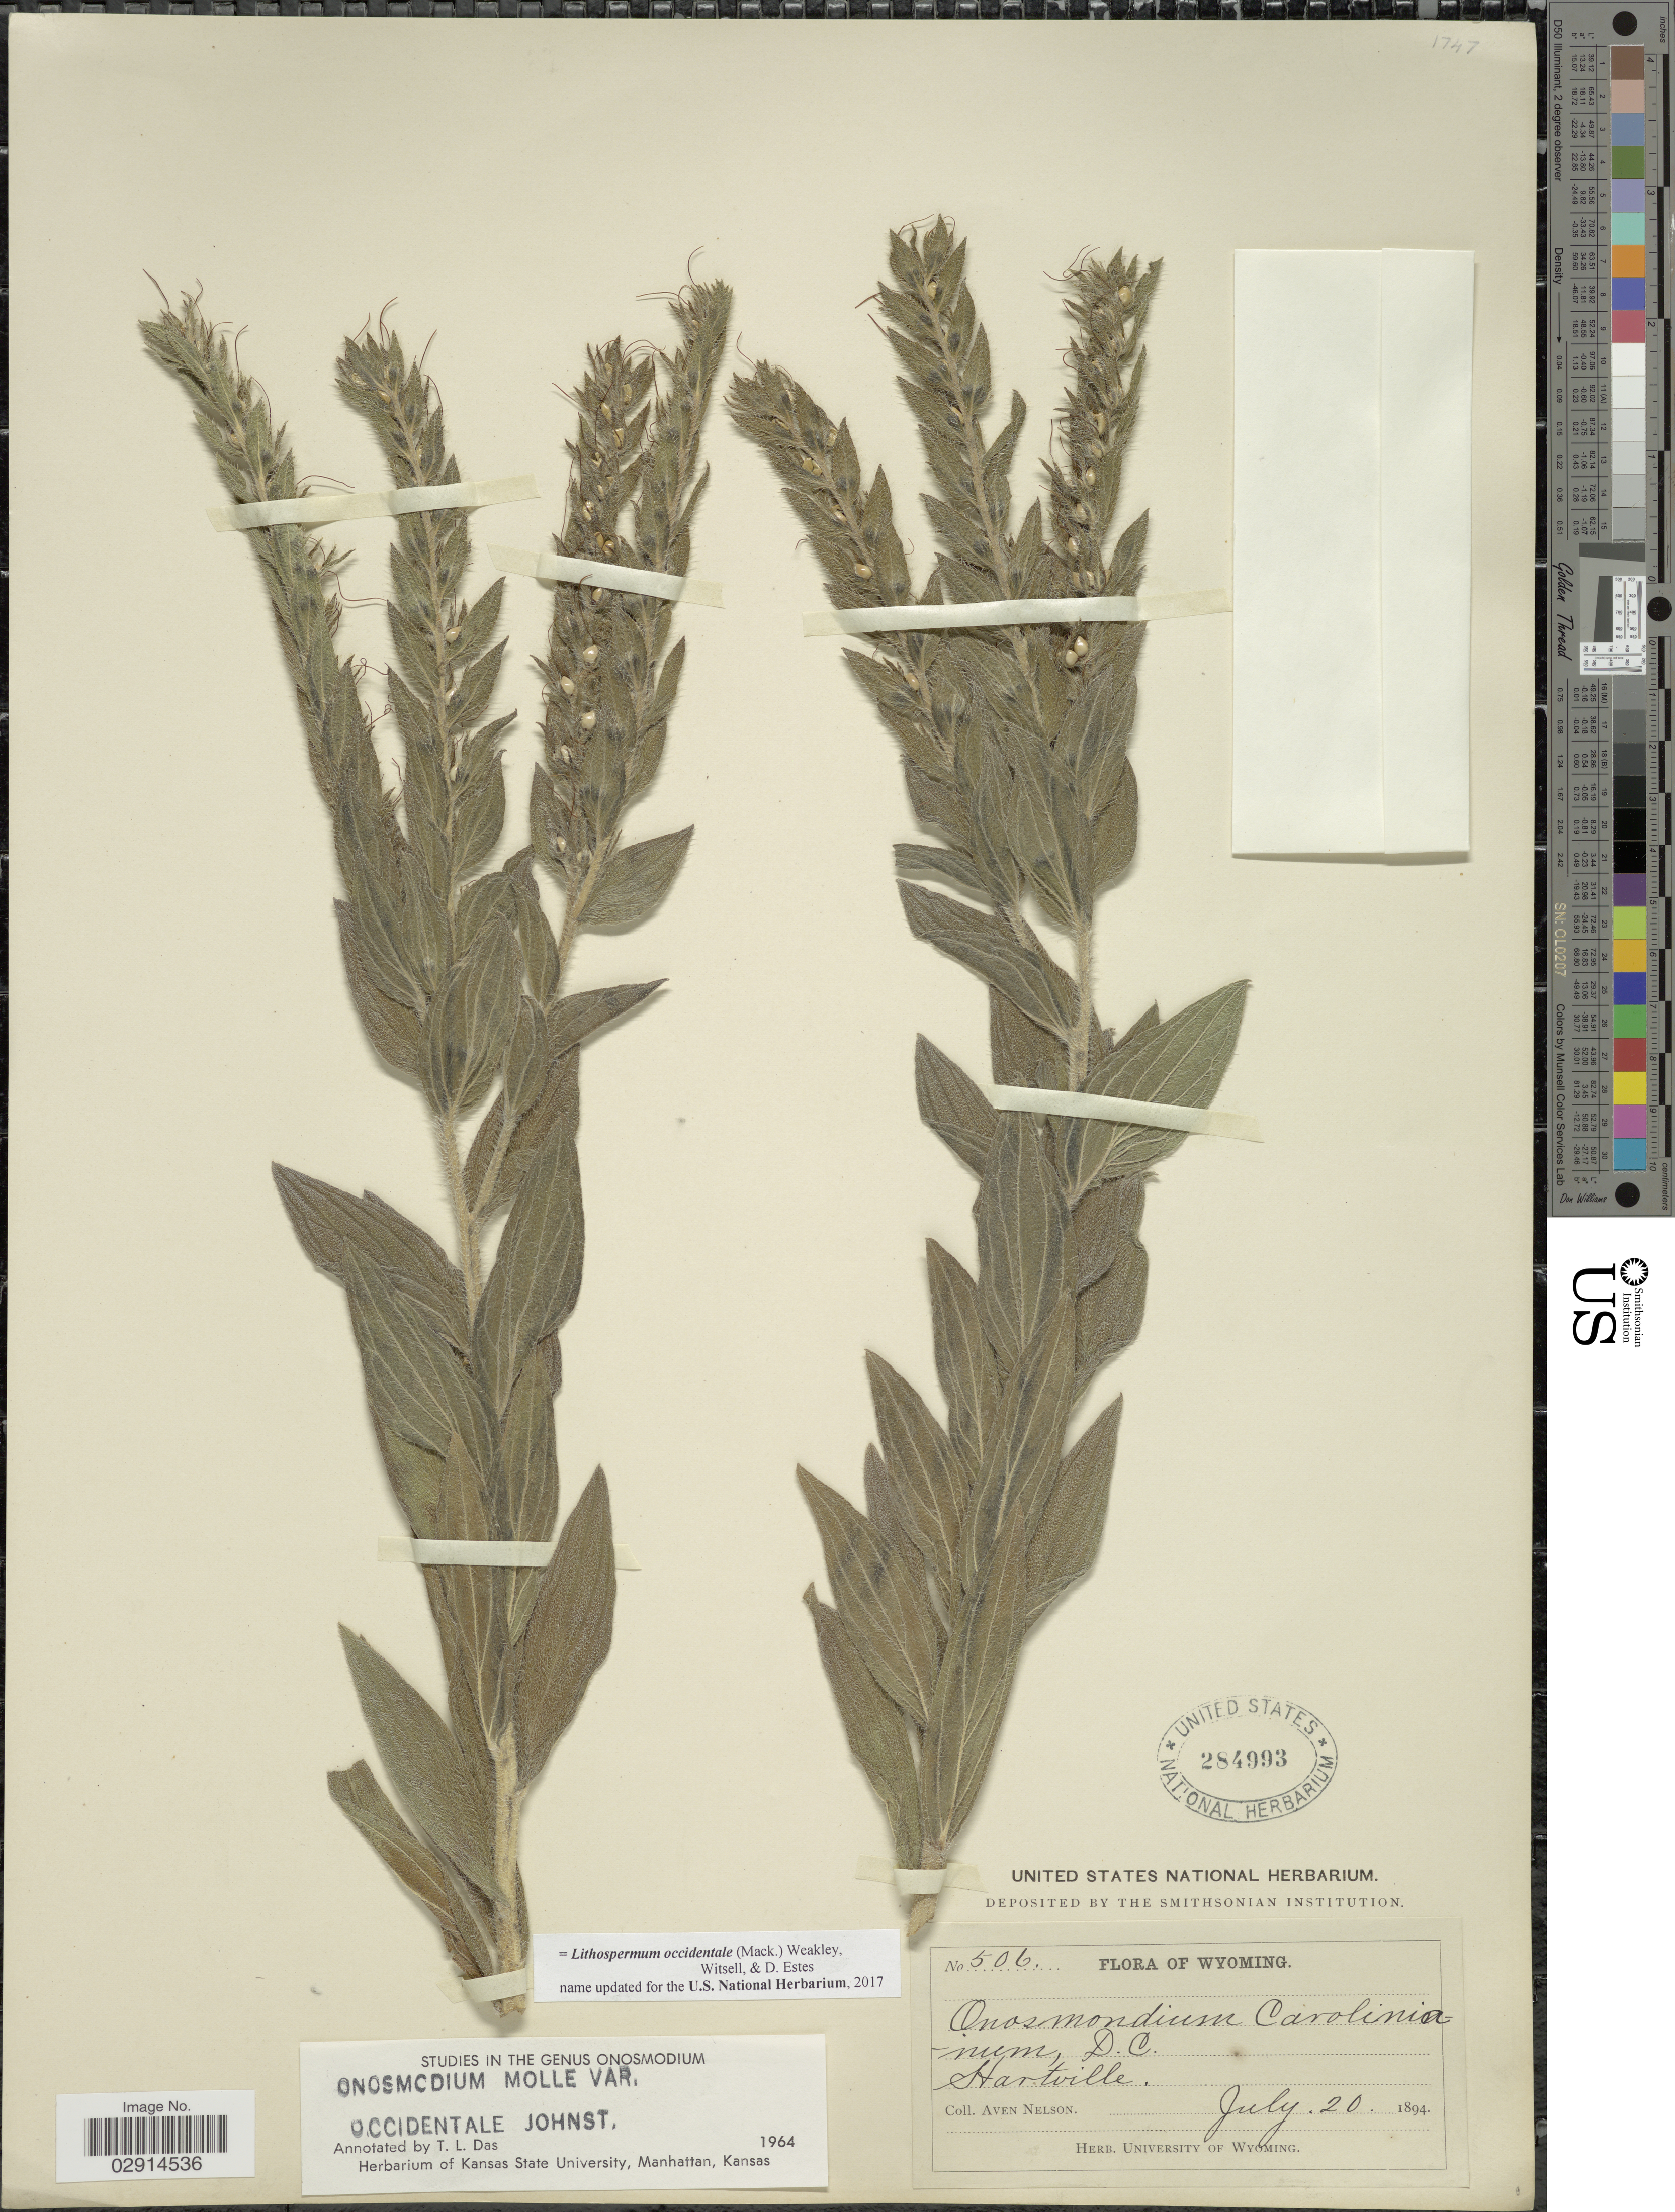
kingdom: Plantae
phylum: Tracheophyta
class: Magnoliopsida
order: Boraginales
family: Boraginaceae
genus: Lithospermum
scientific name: Lithospermum occidentale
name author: (Mack.) Weakley et al.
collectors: A. Nelson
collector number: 506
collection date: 1894-07-20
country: United States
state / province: Wyoming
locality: Hartville.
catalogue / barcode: US 284993